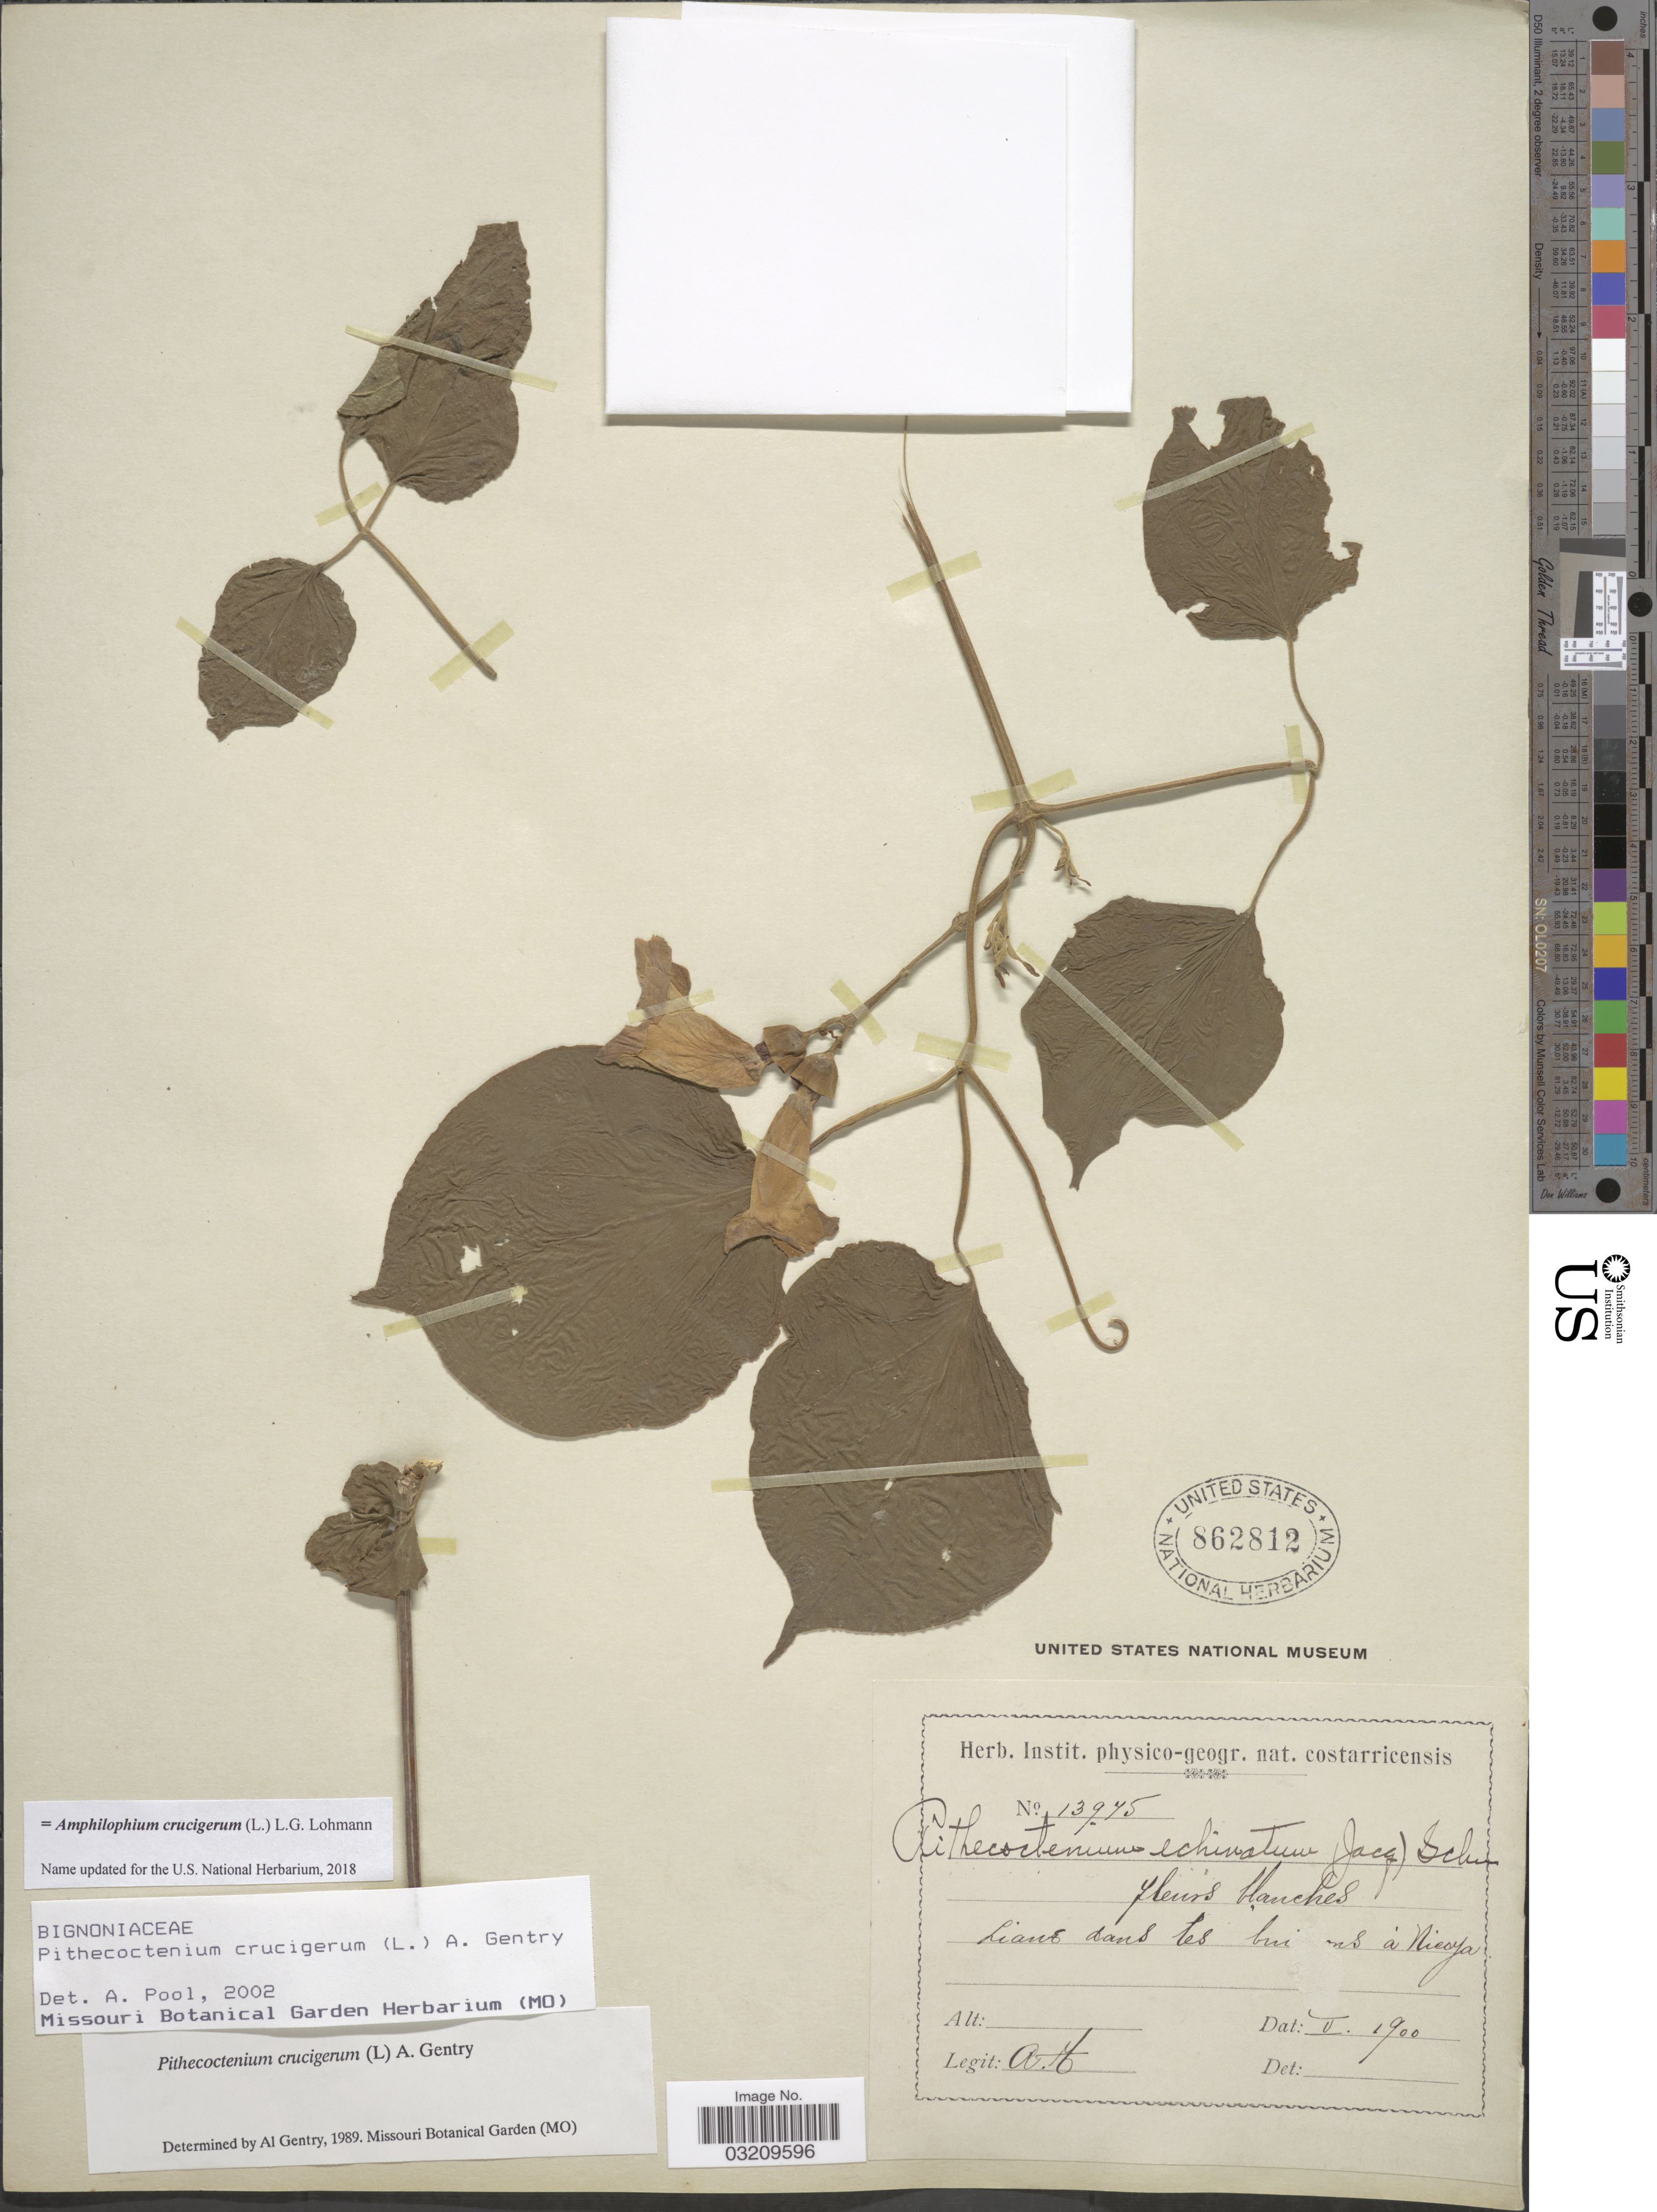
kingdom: Plantae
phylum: Tracheophyta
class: Magnoliopsida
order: Lamiales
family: Bignoniaceae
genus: Amphilophium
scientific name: Amphilophium crucigerum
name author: (L.) L.G. Lohmann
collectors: A. T.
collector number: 13975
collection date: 1900-05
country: Costa Rica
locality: Liane dans les buissons á Nicoya.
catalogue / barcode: US 862812